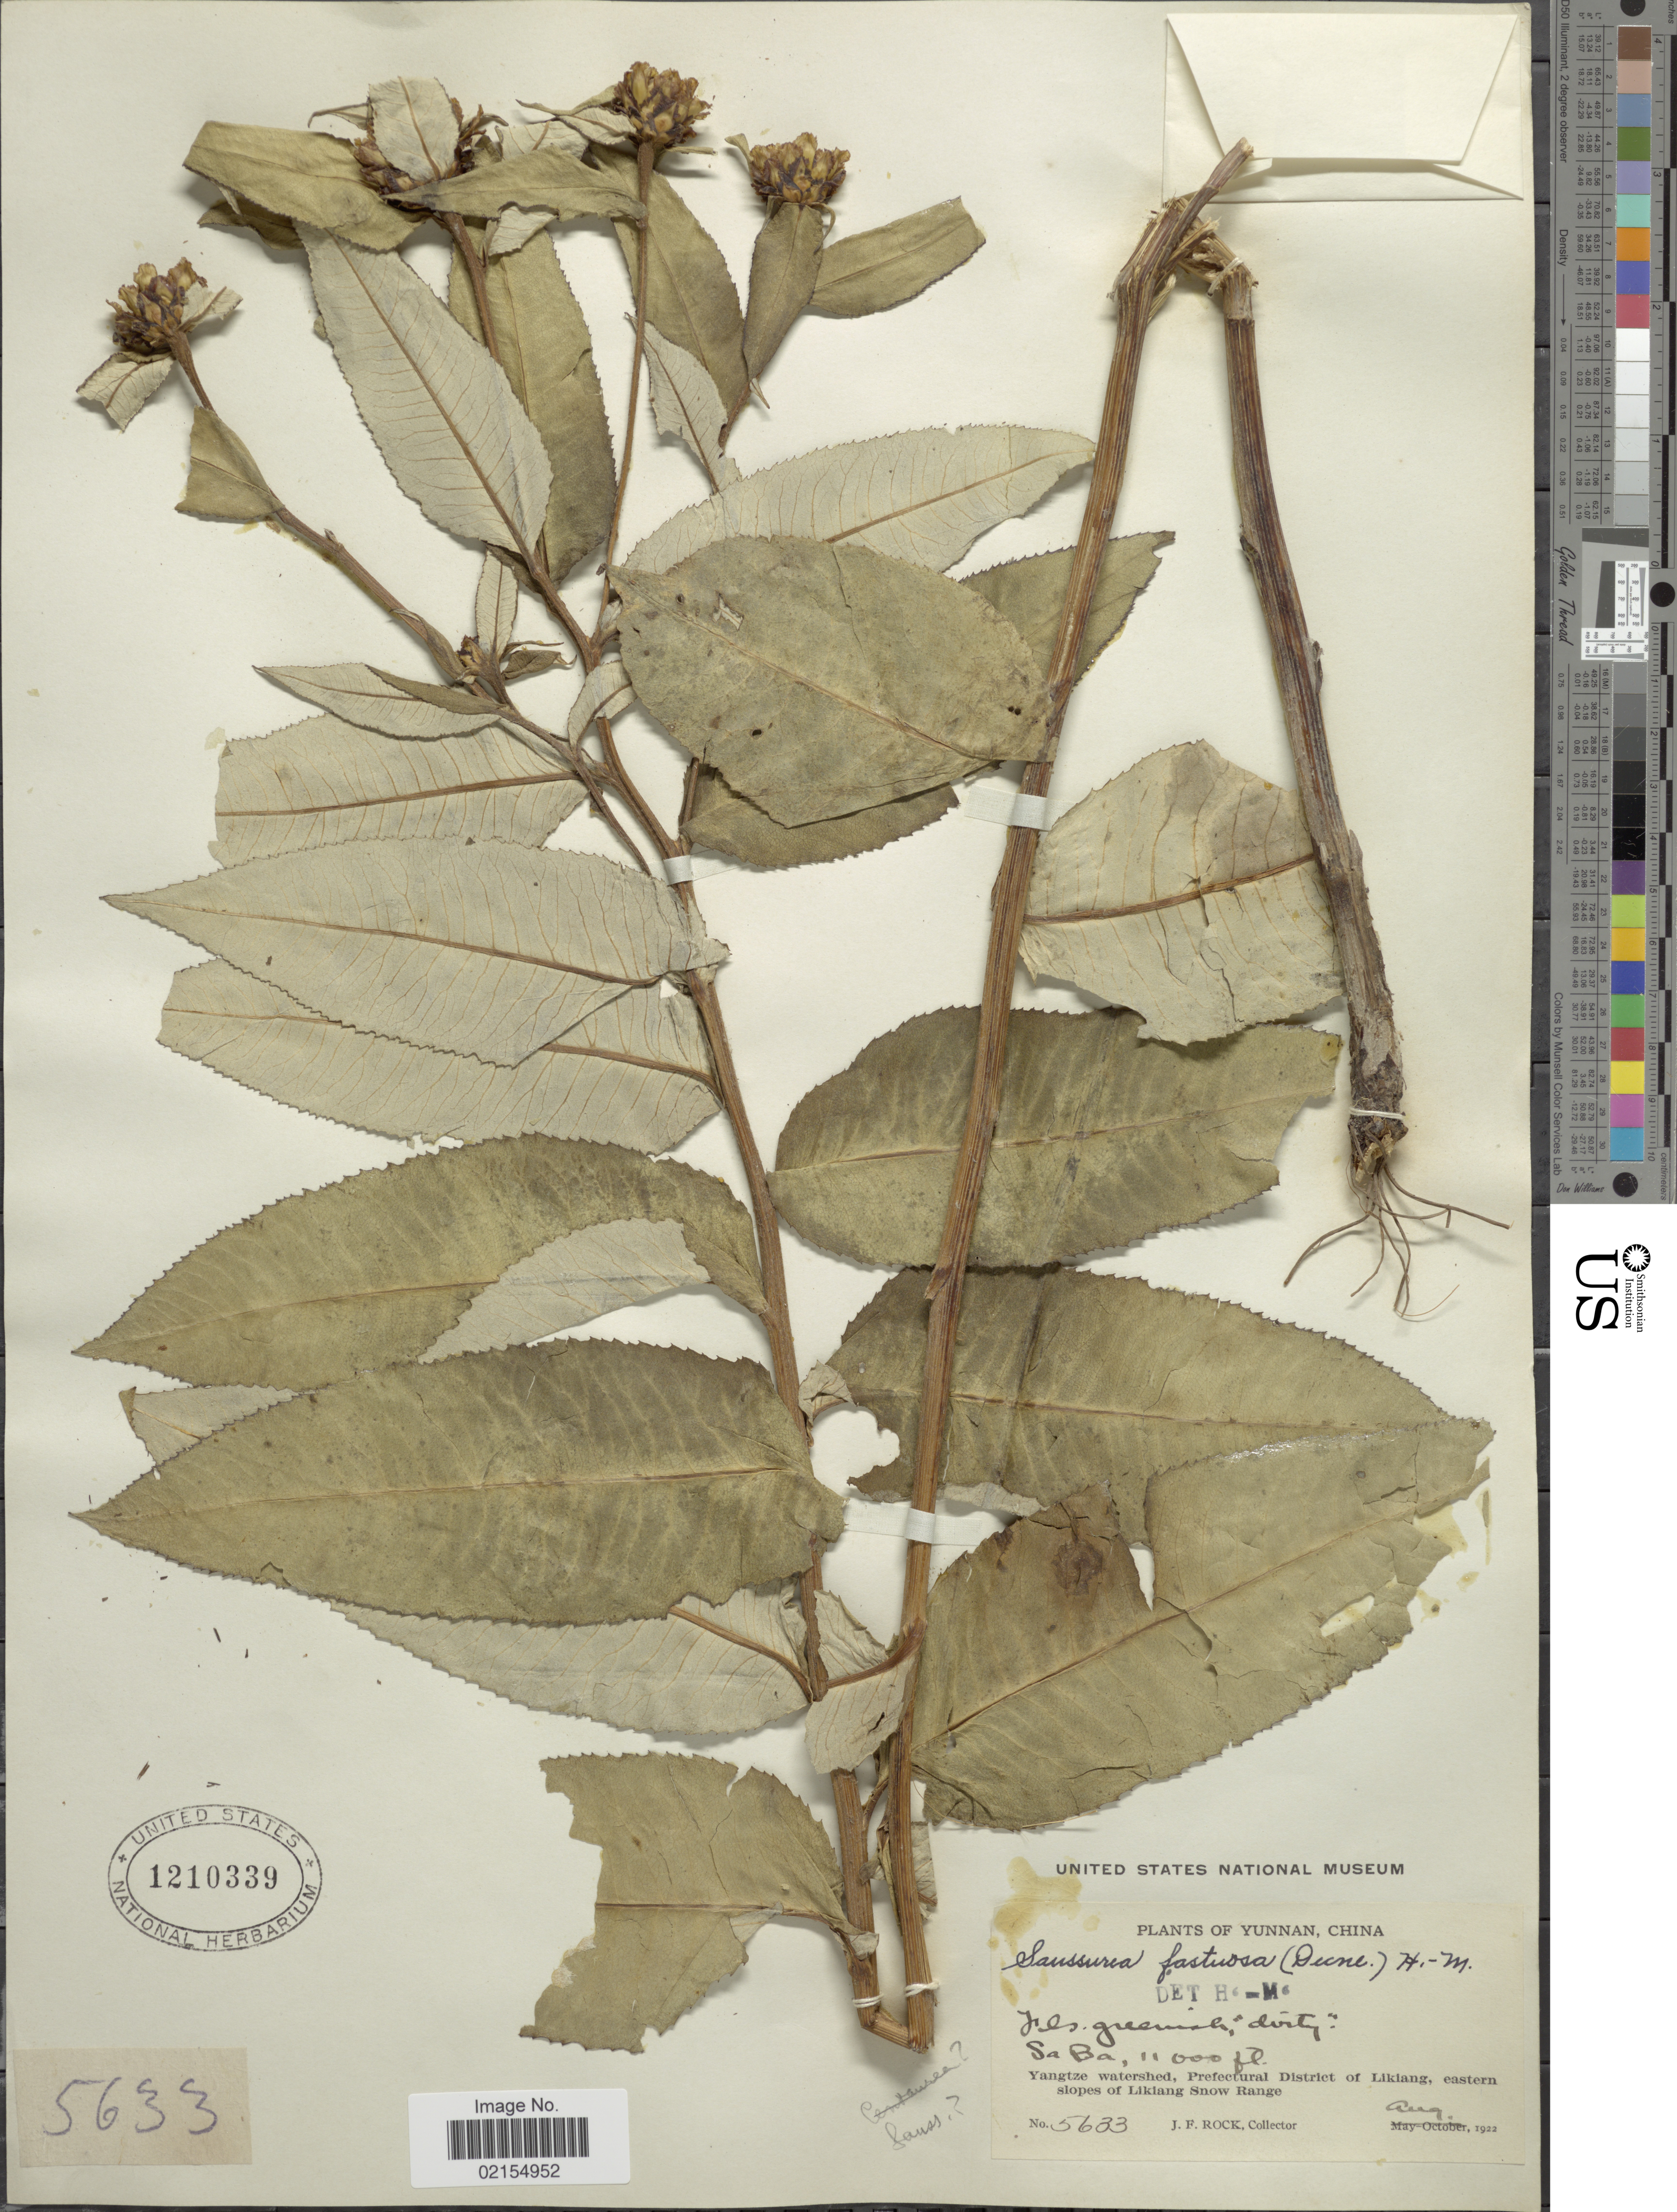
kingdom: Plantae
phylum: Tracheophyta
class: Magnoliopsida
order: Asterales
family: Asteraceae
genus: Saussurea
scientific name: Saussurea fastuosa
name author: (Decne.) Sch. Bip.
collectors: J. Rock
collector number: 5633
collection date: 1922-08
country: China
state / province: Yunnan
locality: Yunnan, China, Saba, Yangtze watershed, Prefectural District of Likiang, eastern slopes of Likiang Snow Range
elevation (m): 3353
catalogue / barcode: US 1210339